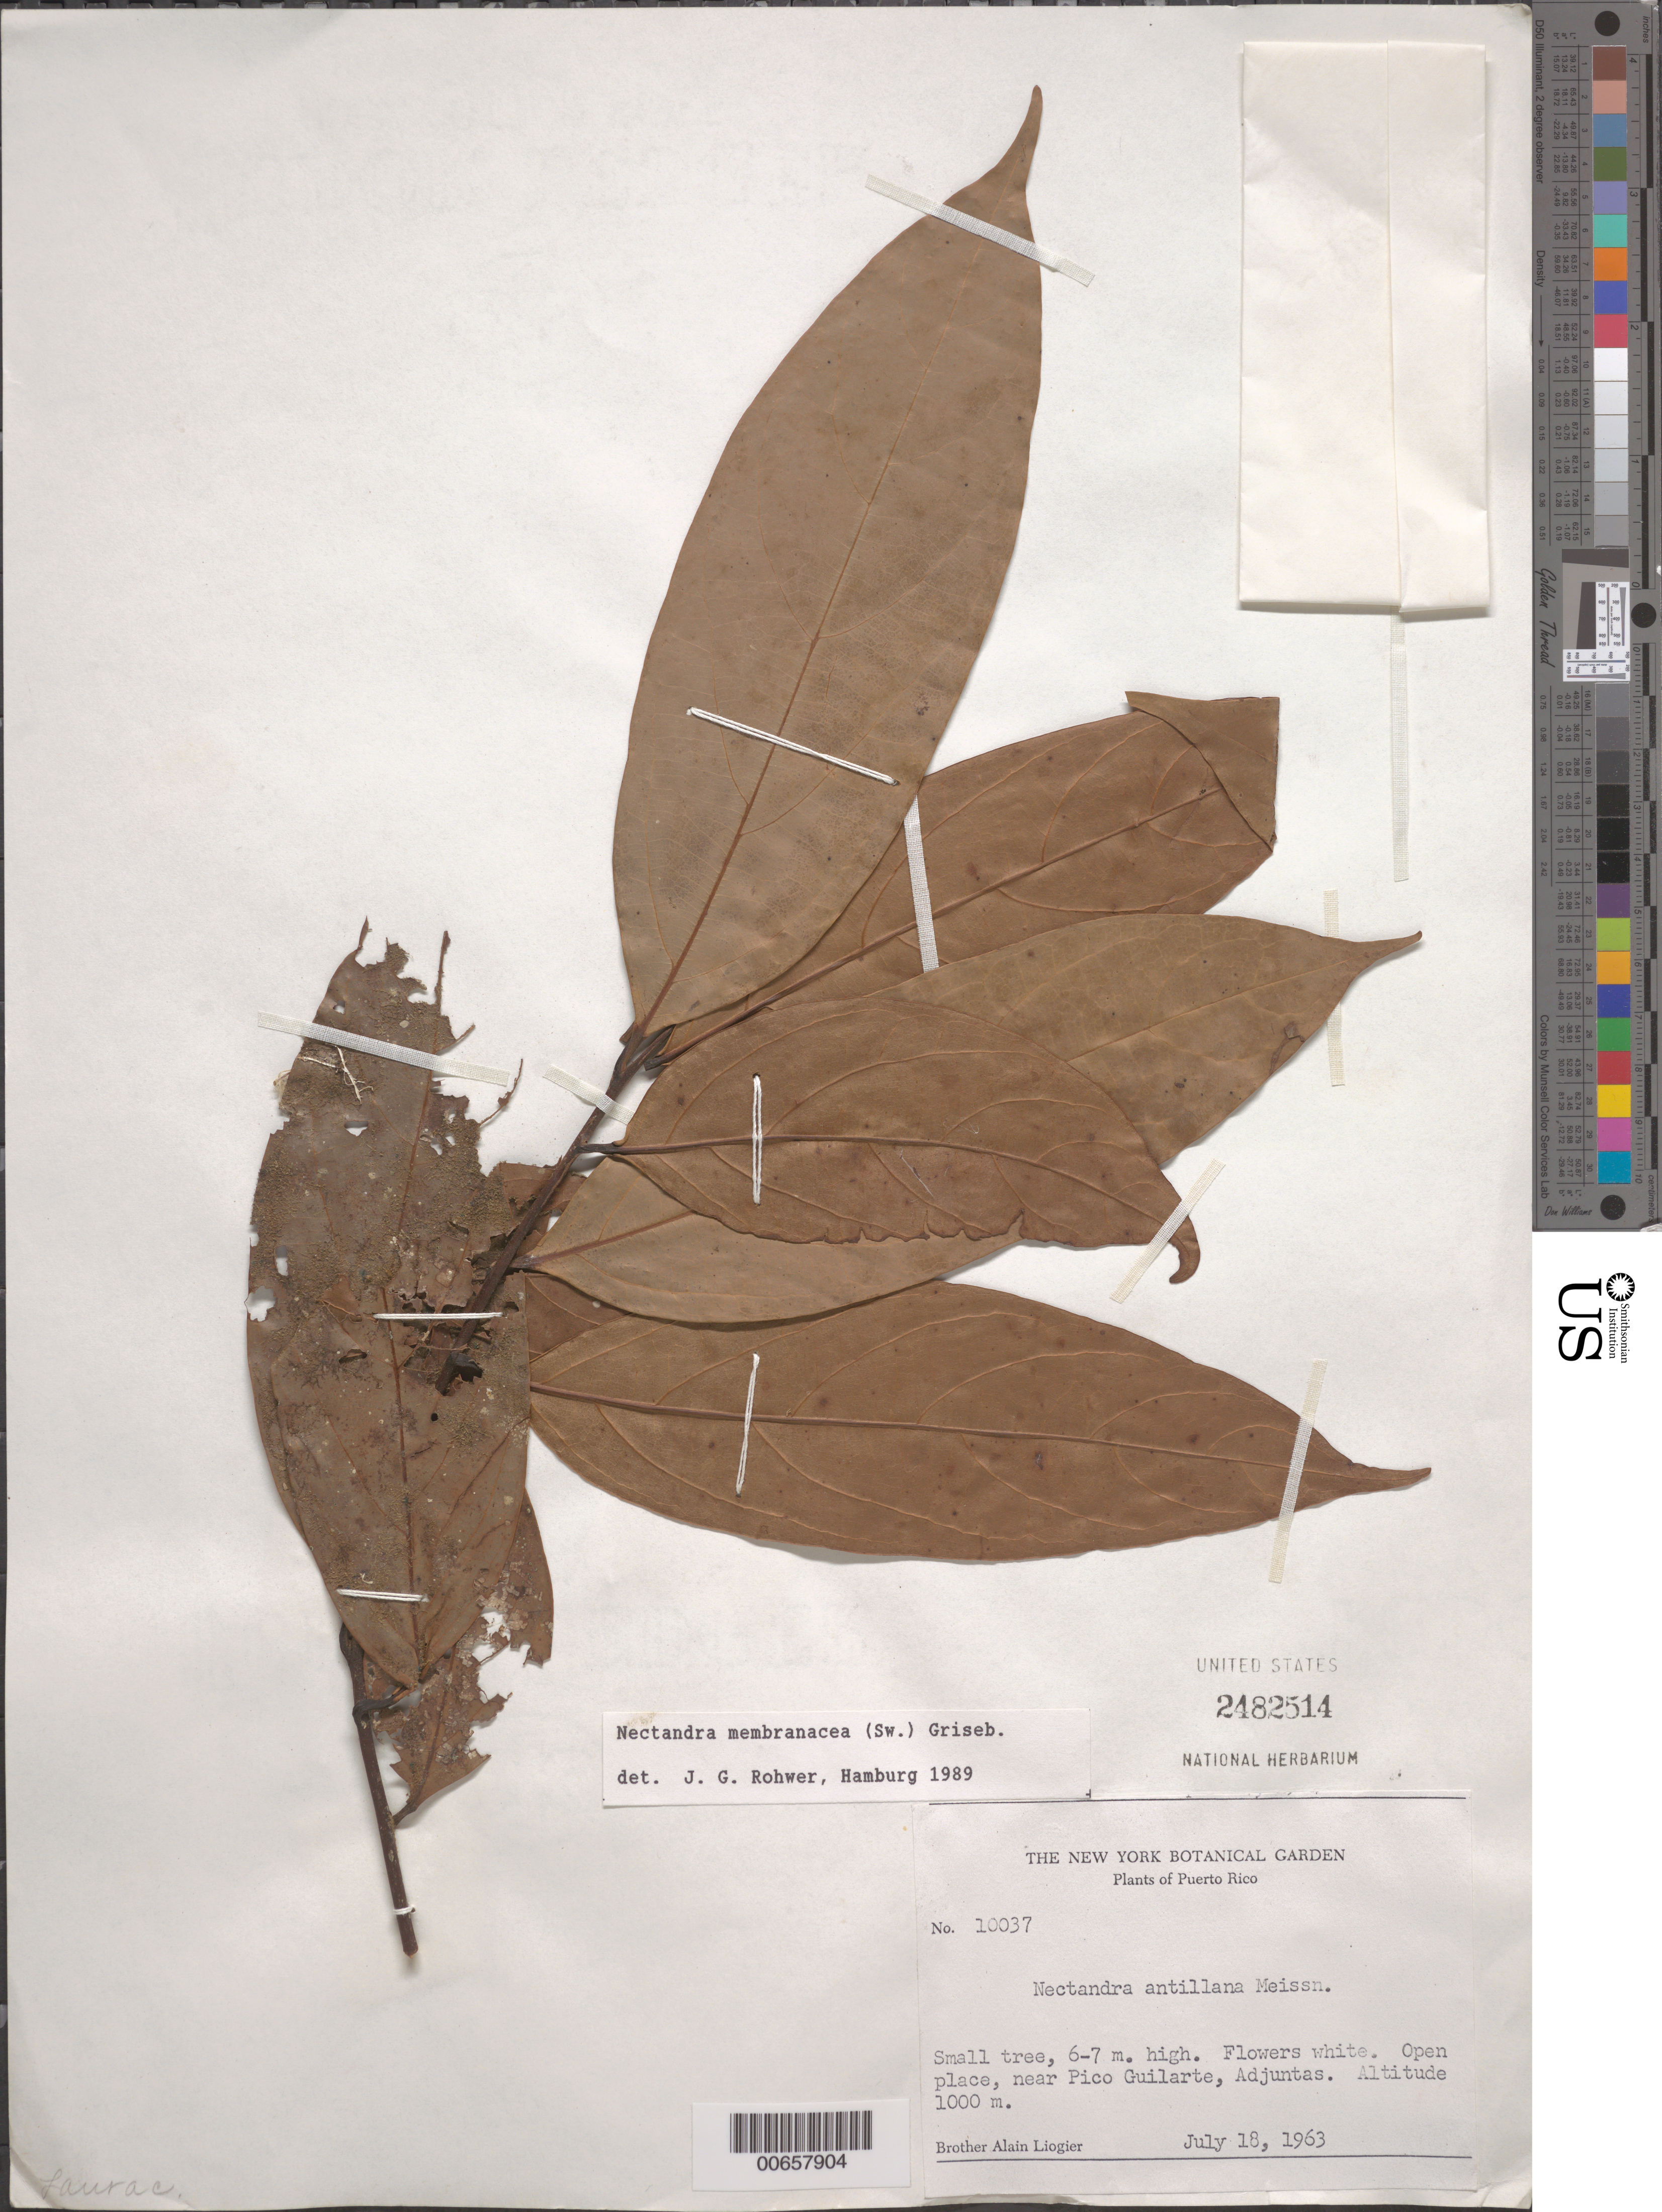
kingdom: Plantae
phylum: Tracheophyta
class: Magnoliopsida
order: Laurales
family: Lauraceae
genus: Nectandra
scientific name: Nectandra membranacea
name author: (Sw.) Griseb.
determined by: Rohwer, J. G.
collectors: A. H. Liogier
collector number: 10037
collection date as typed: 18 Jul 1963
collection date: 1963-07-18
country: Puerto Rico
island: Greater Antilles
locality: Pico Guilarte, Adjuntas, near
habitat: Open place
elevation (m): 1000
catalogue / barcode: US 2482514